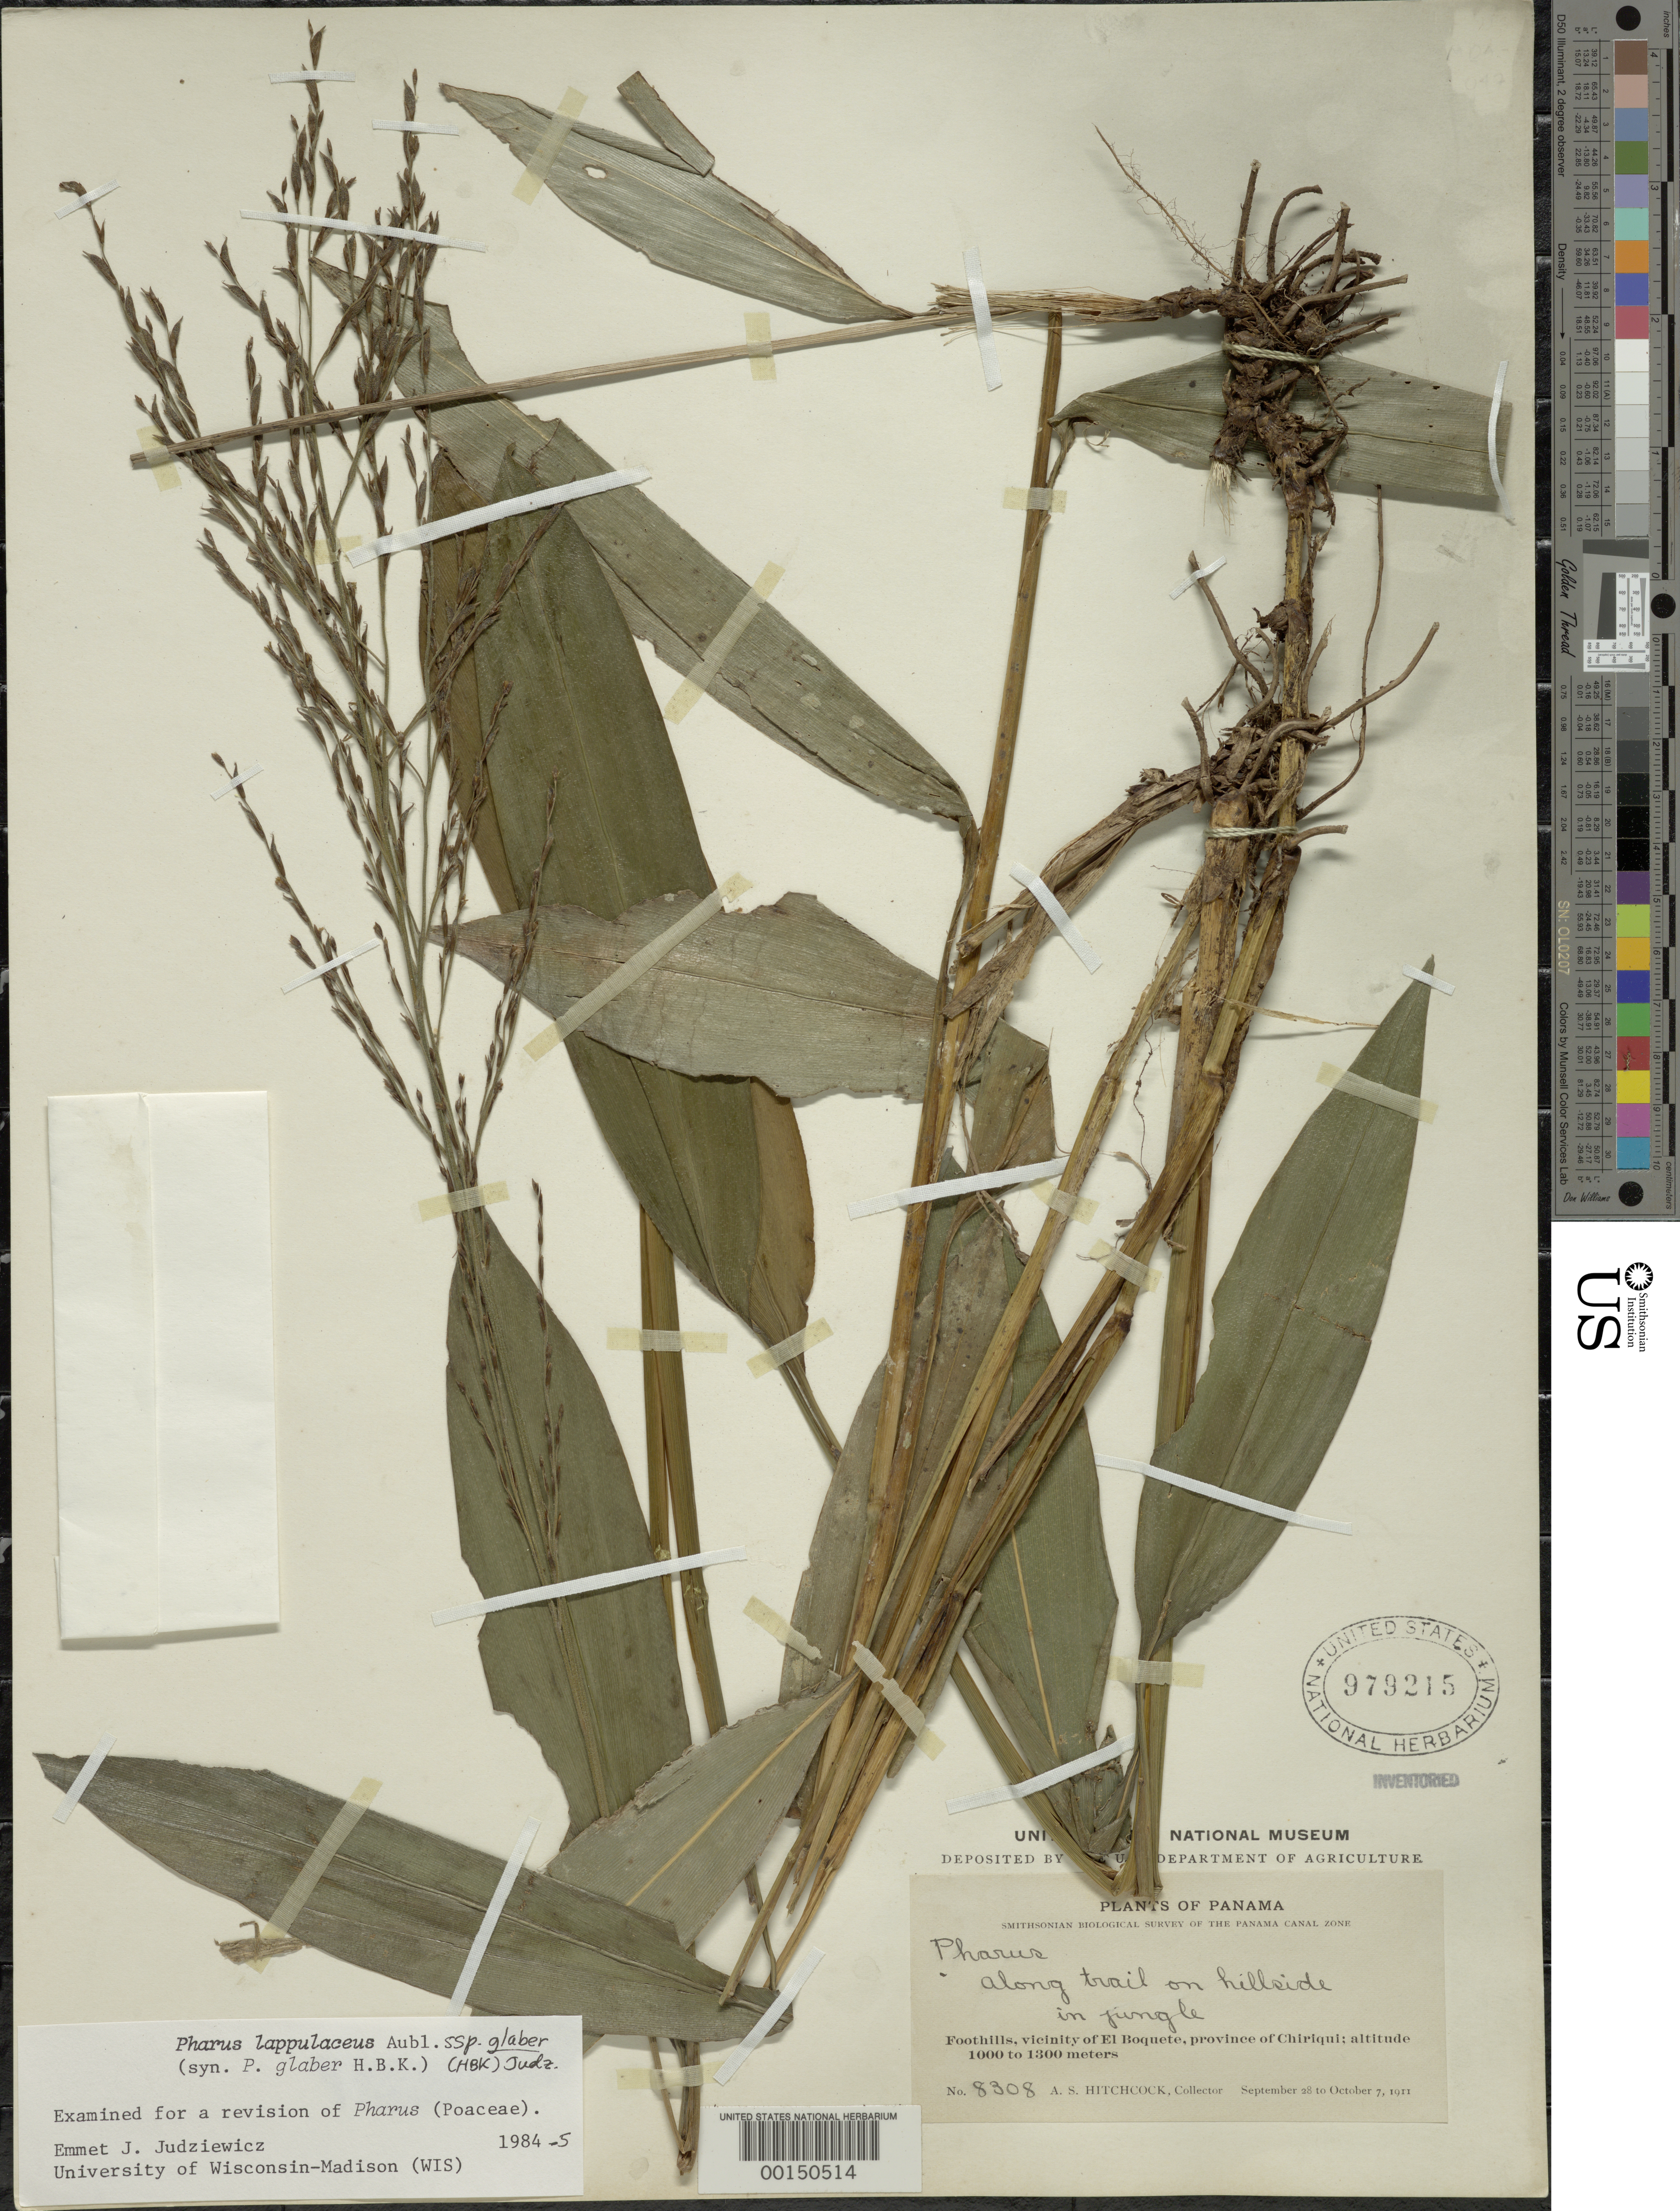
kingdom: Plantae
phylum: Tracheophyta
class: Liliopsida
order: Poales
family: Poaceae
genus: Pharus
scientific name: Pharus lappulaceus subsp. glaber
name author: (Kunth) Judz.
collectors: A. S. Hitchcock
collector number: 8308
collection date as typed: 28 Sep 1911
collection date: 1911-09-28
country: Panama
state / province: Chiriquí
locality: Canal Zone(?), el Boquete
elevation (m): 1000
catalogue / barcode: US 979215